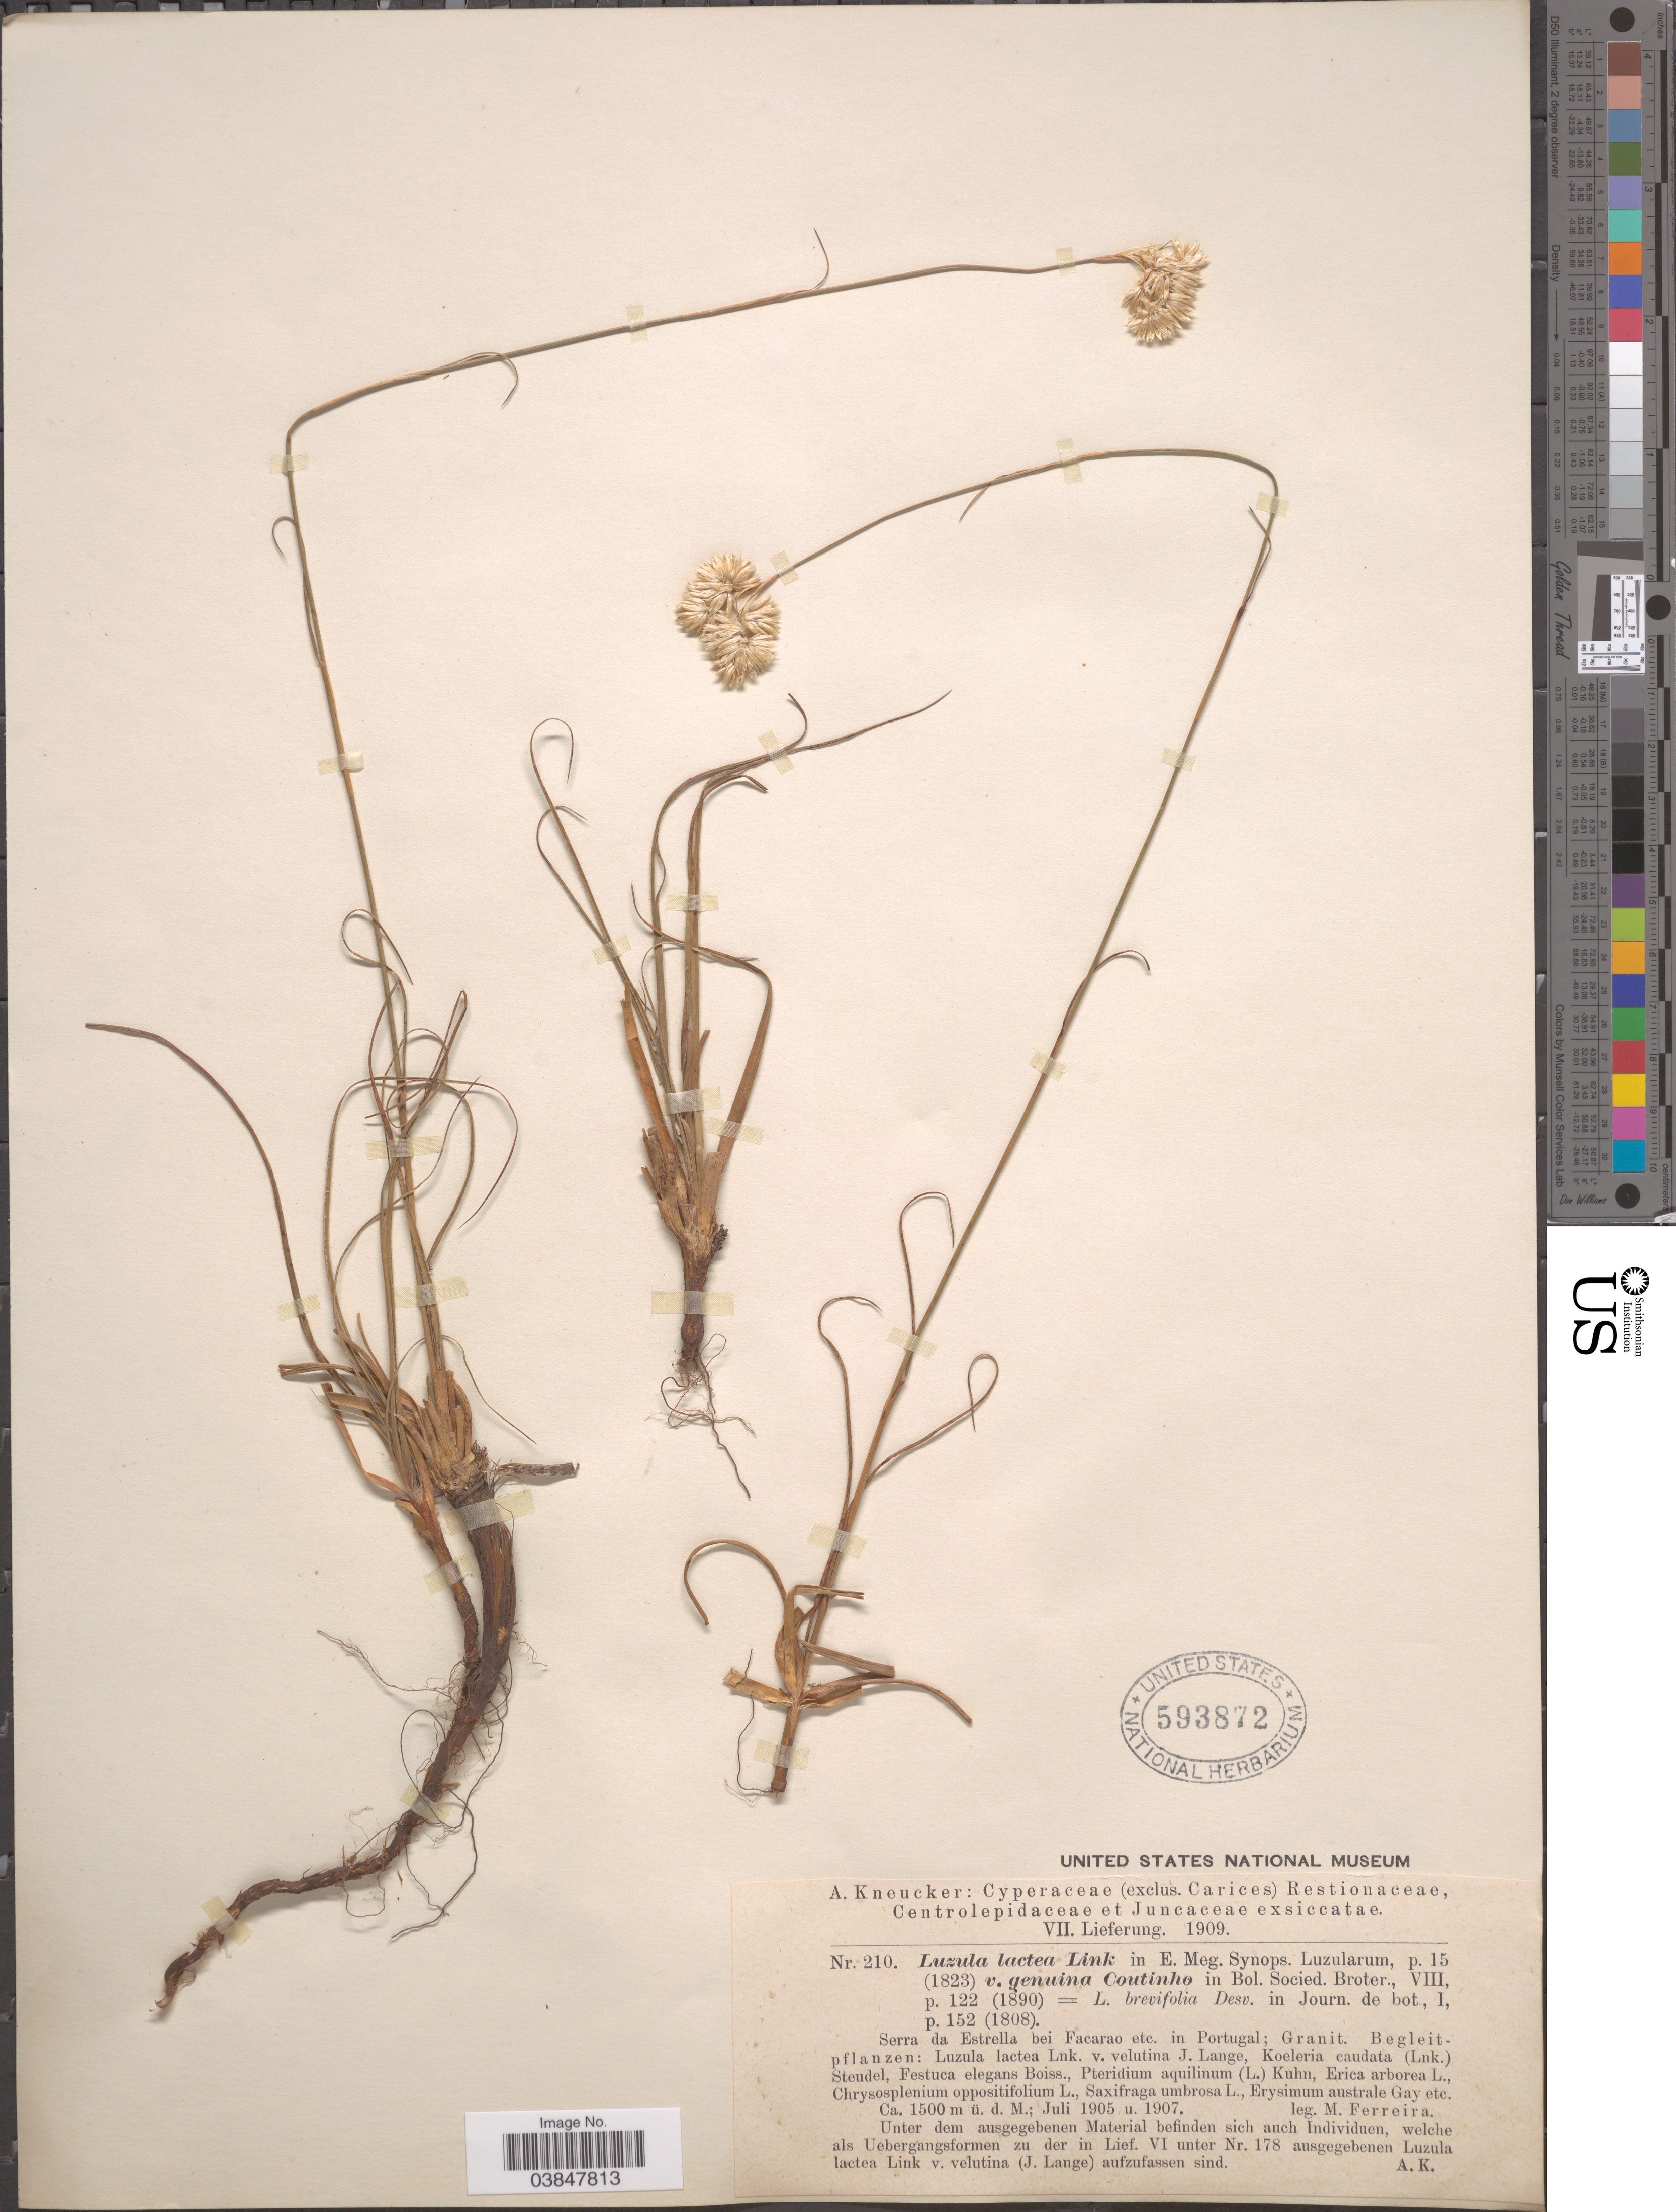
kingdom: Plantae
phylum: Tracheophyta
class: Liliopsida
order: Poales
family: Juncaceae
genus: Luzula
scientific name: Luzula lactea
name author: (Link) E. Mey.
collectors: M. Ferreira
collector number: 210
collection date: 1905-07/1907-07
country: Portugal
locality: Serra de Estrella bei Facarao etc. in Portugal.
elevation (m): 1500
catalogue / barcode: US 593872